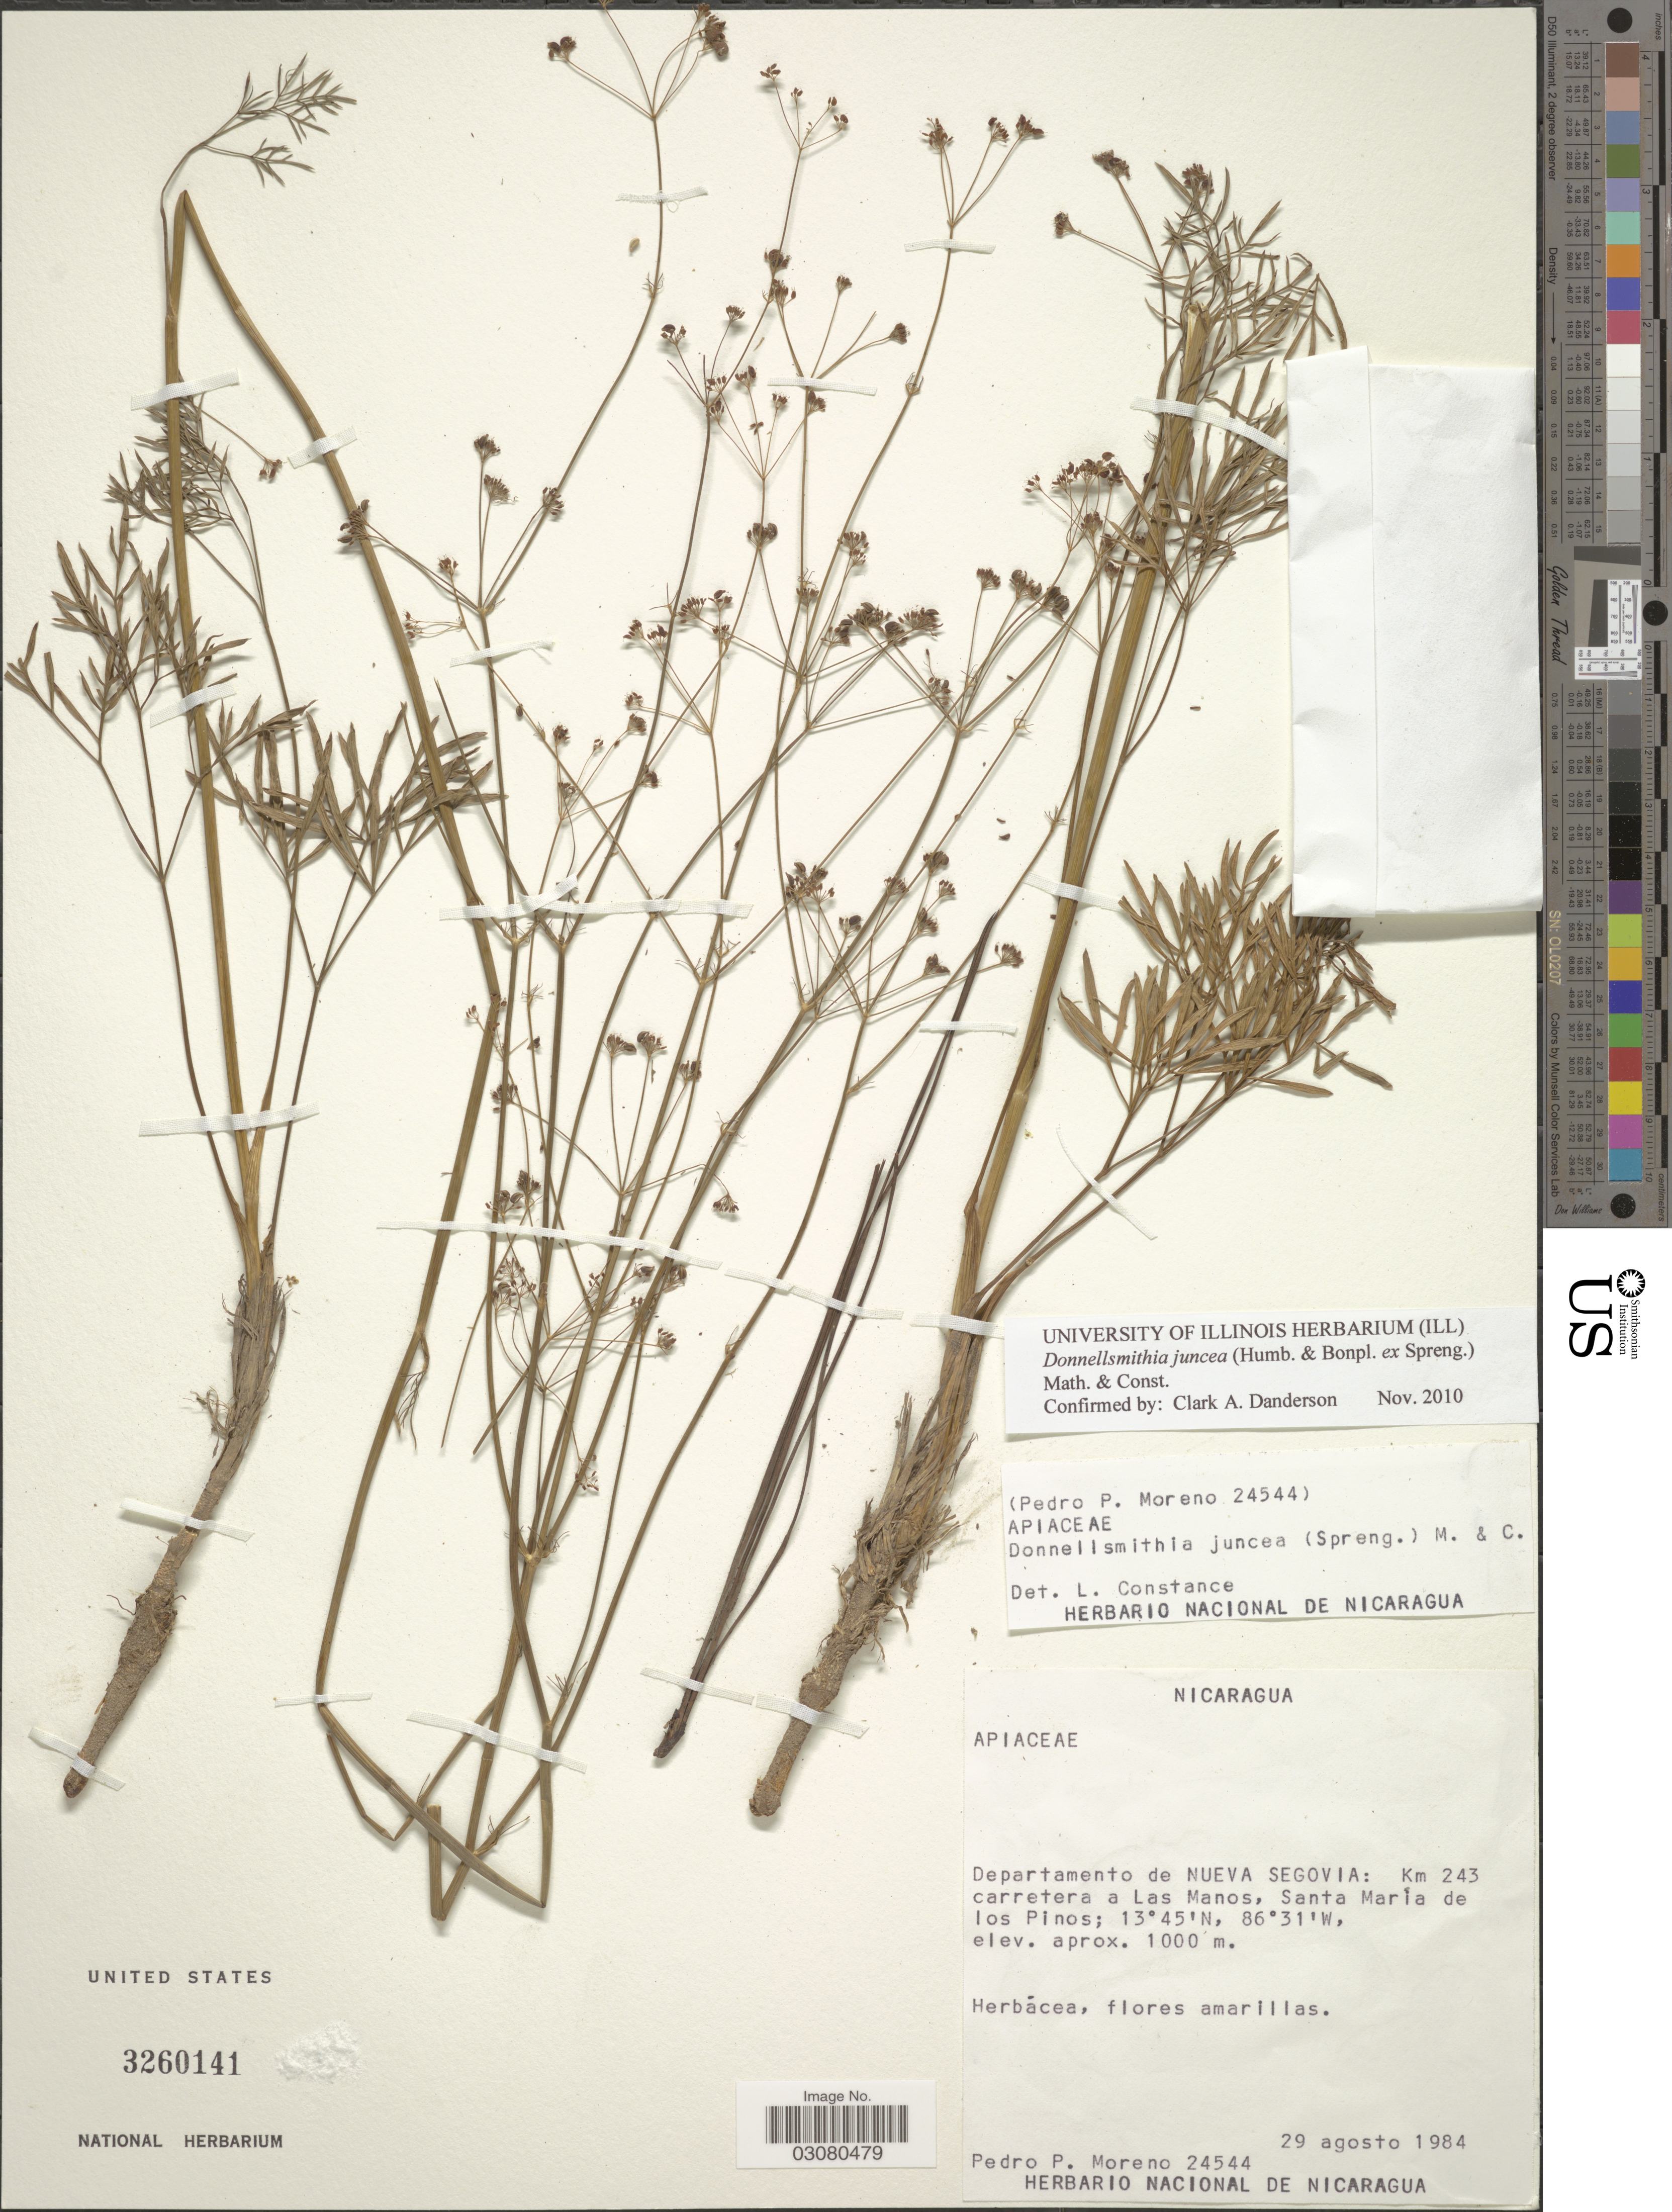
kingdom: Plantae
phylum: Tracheophyta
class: Magnoliopsida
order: Apiales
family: Apiaceae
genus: Donnellsmithia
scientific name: Donnellsmithia juncea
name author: (Humb. & Bonpl. ex Spreng.) Mathias & Constance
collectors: P. Moreno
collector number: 24544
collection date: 1984-08-29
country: Nicaragua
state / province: Nueva Segovia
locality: Departamento de Nueva Segovia: Km 243 carretera a Las Manos, Santa María de los Pinos.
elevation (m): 1000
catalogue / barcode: US 3260141